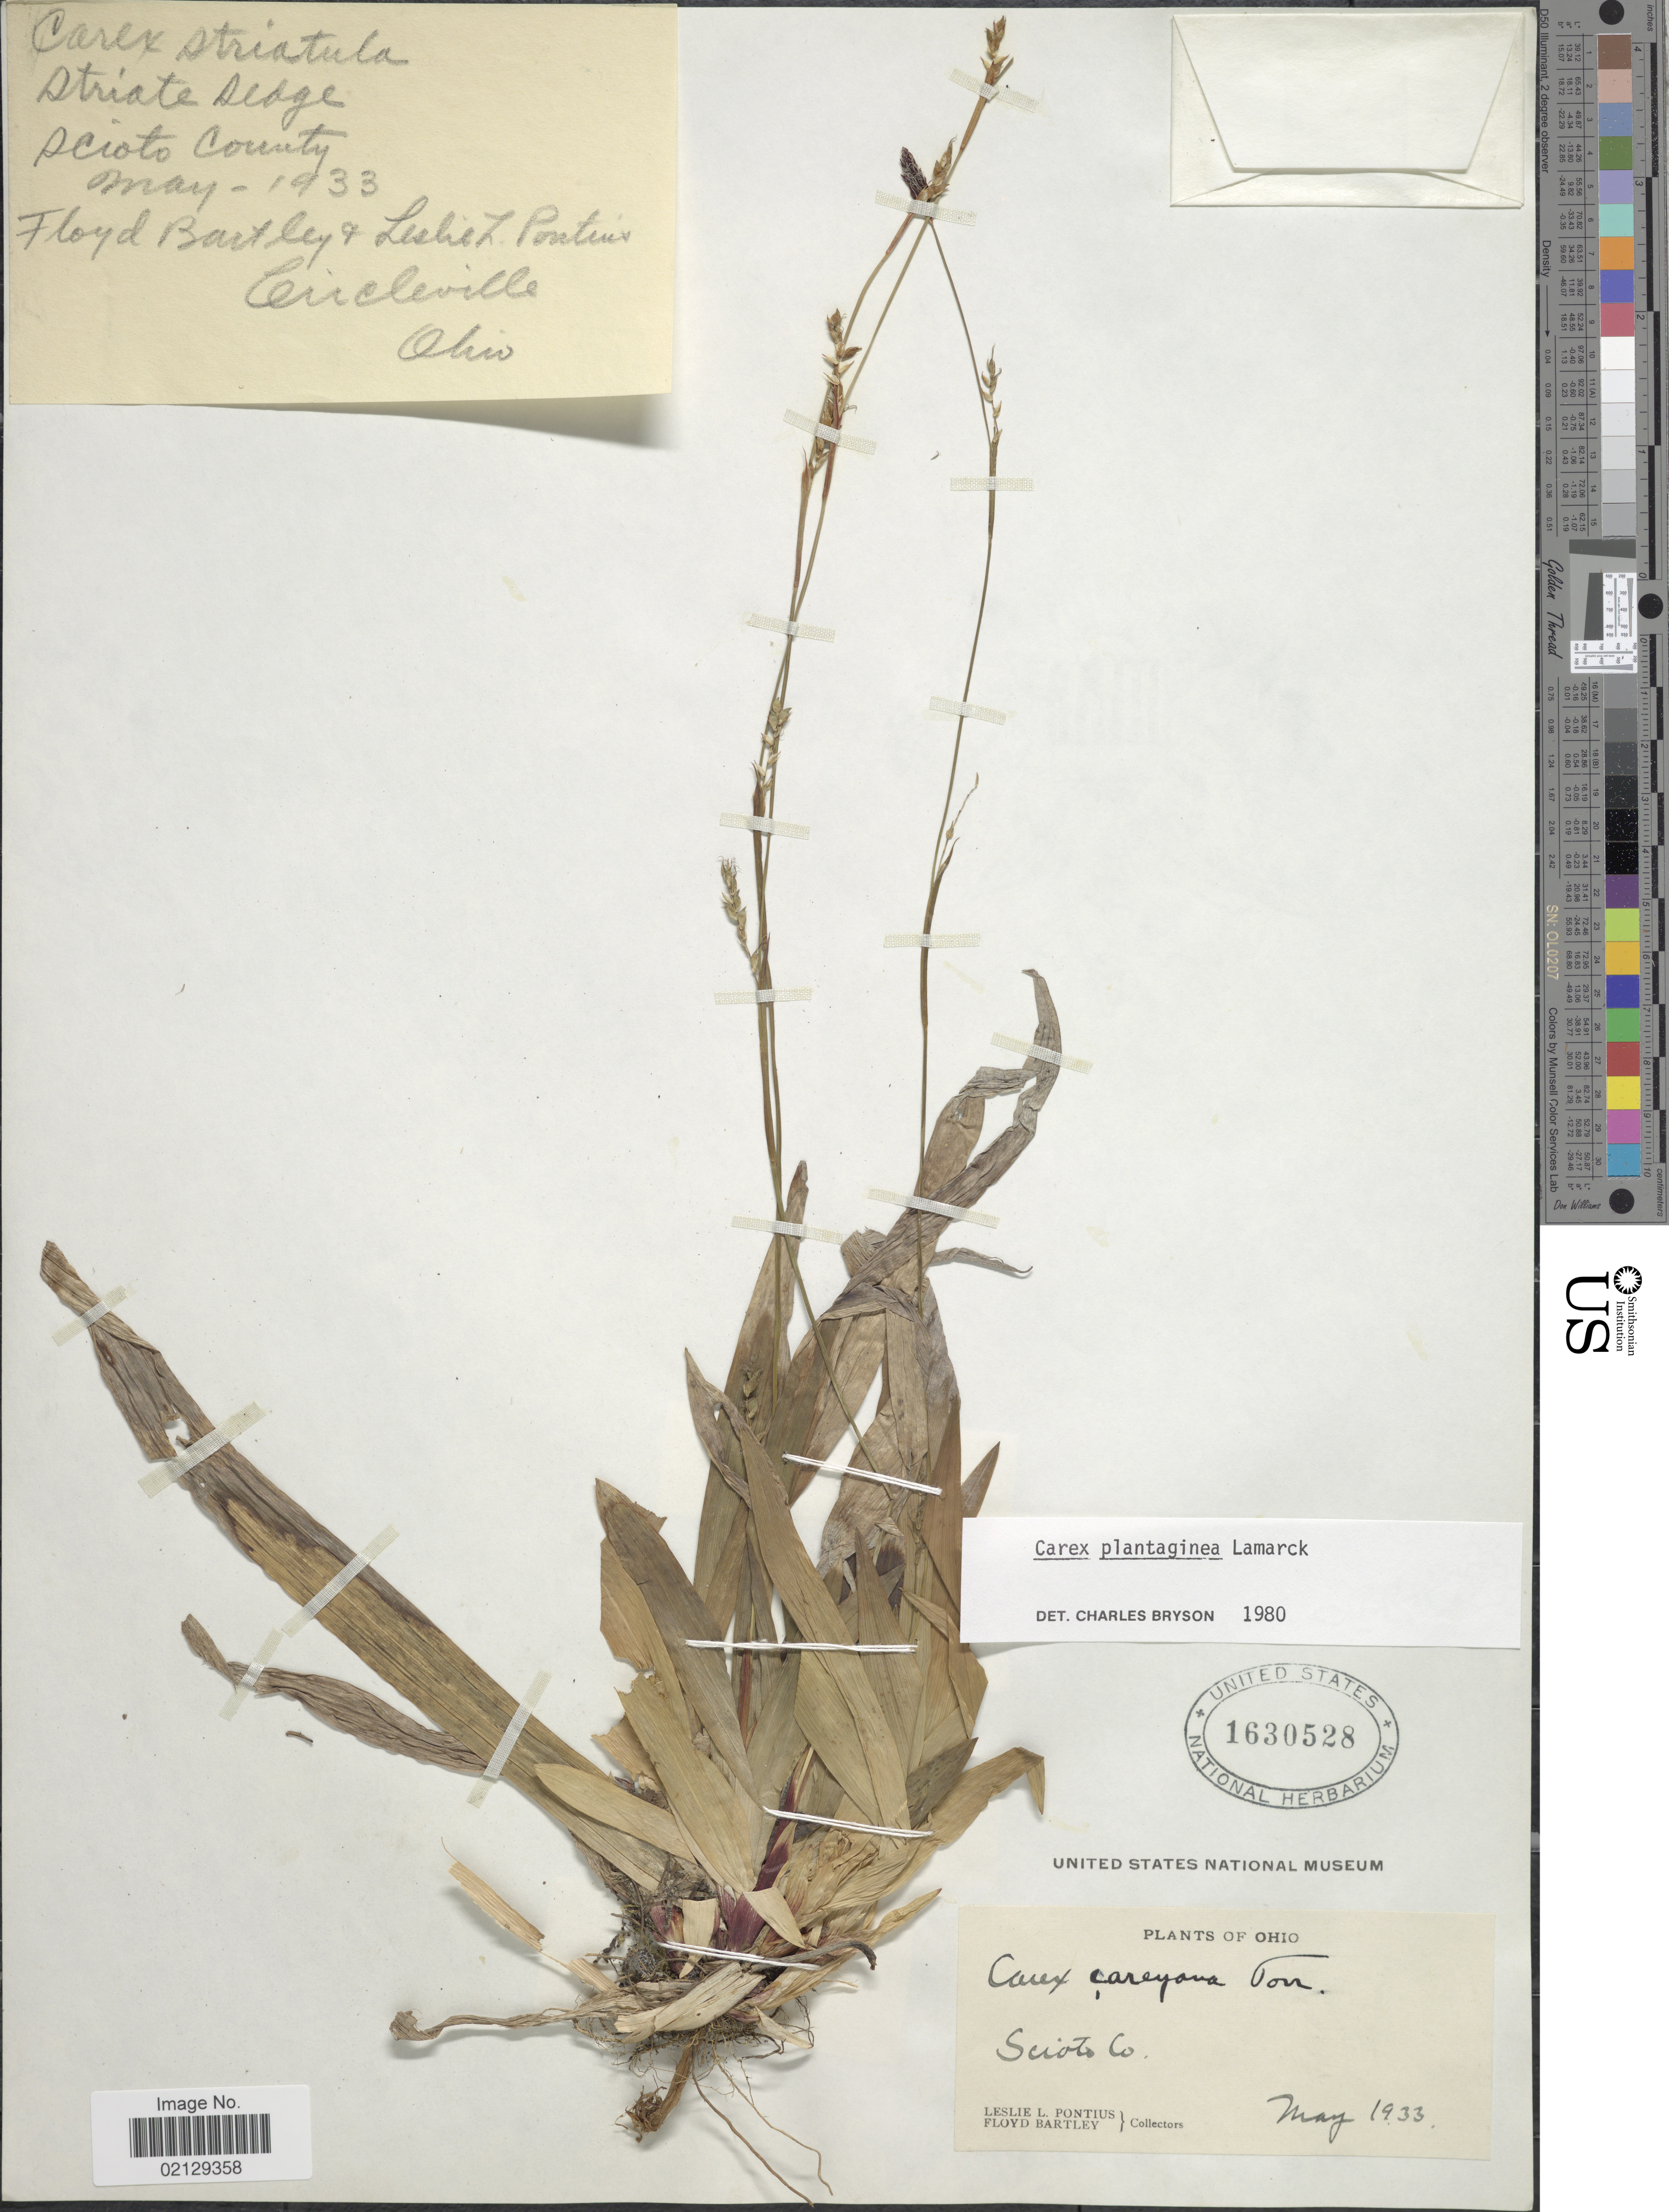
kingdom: Plantae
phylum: Tracheophyta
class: Liliopsida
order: Poales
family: Cyperaceae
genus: Carex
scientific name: Carex plantaginea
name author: Lam.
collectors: L. Pontius & F. Bartley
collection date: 1933-05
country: United States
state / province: Ohio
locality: Scioto County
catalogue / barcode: US 1630528